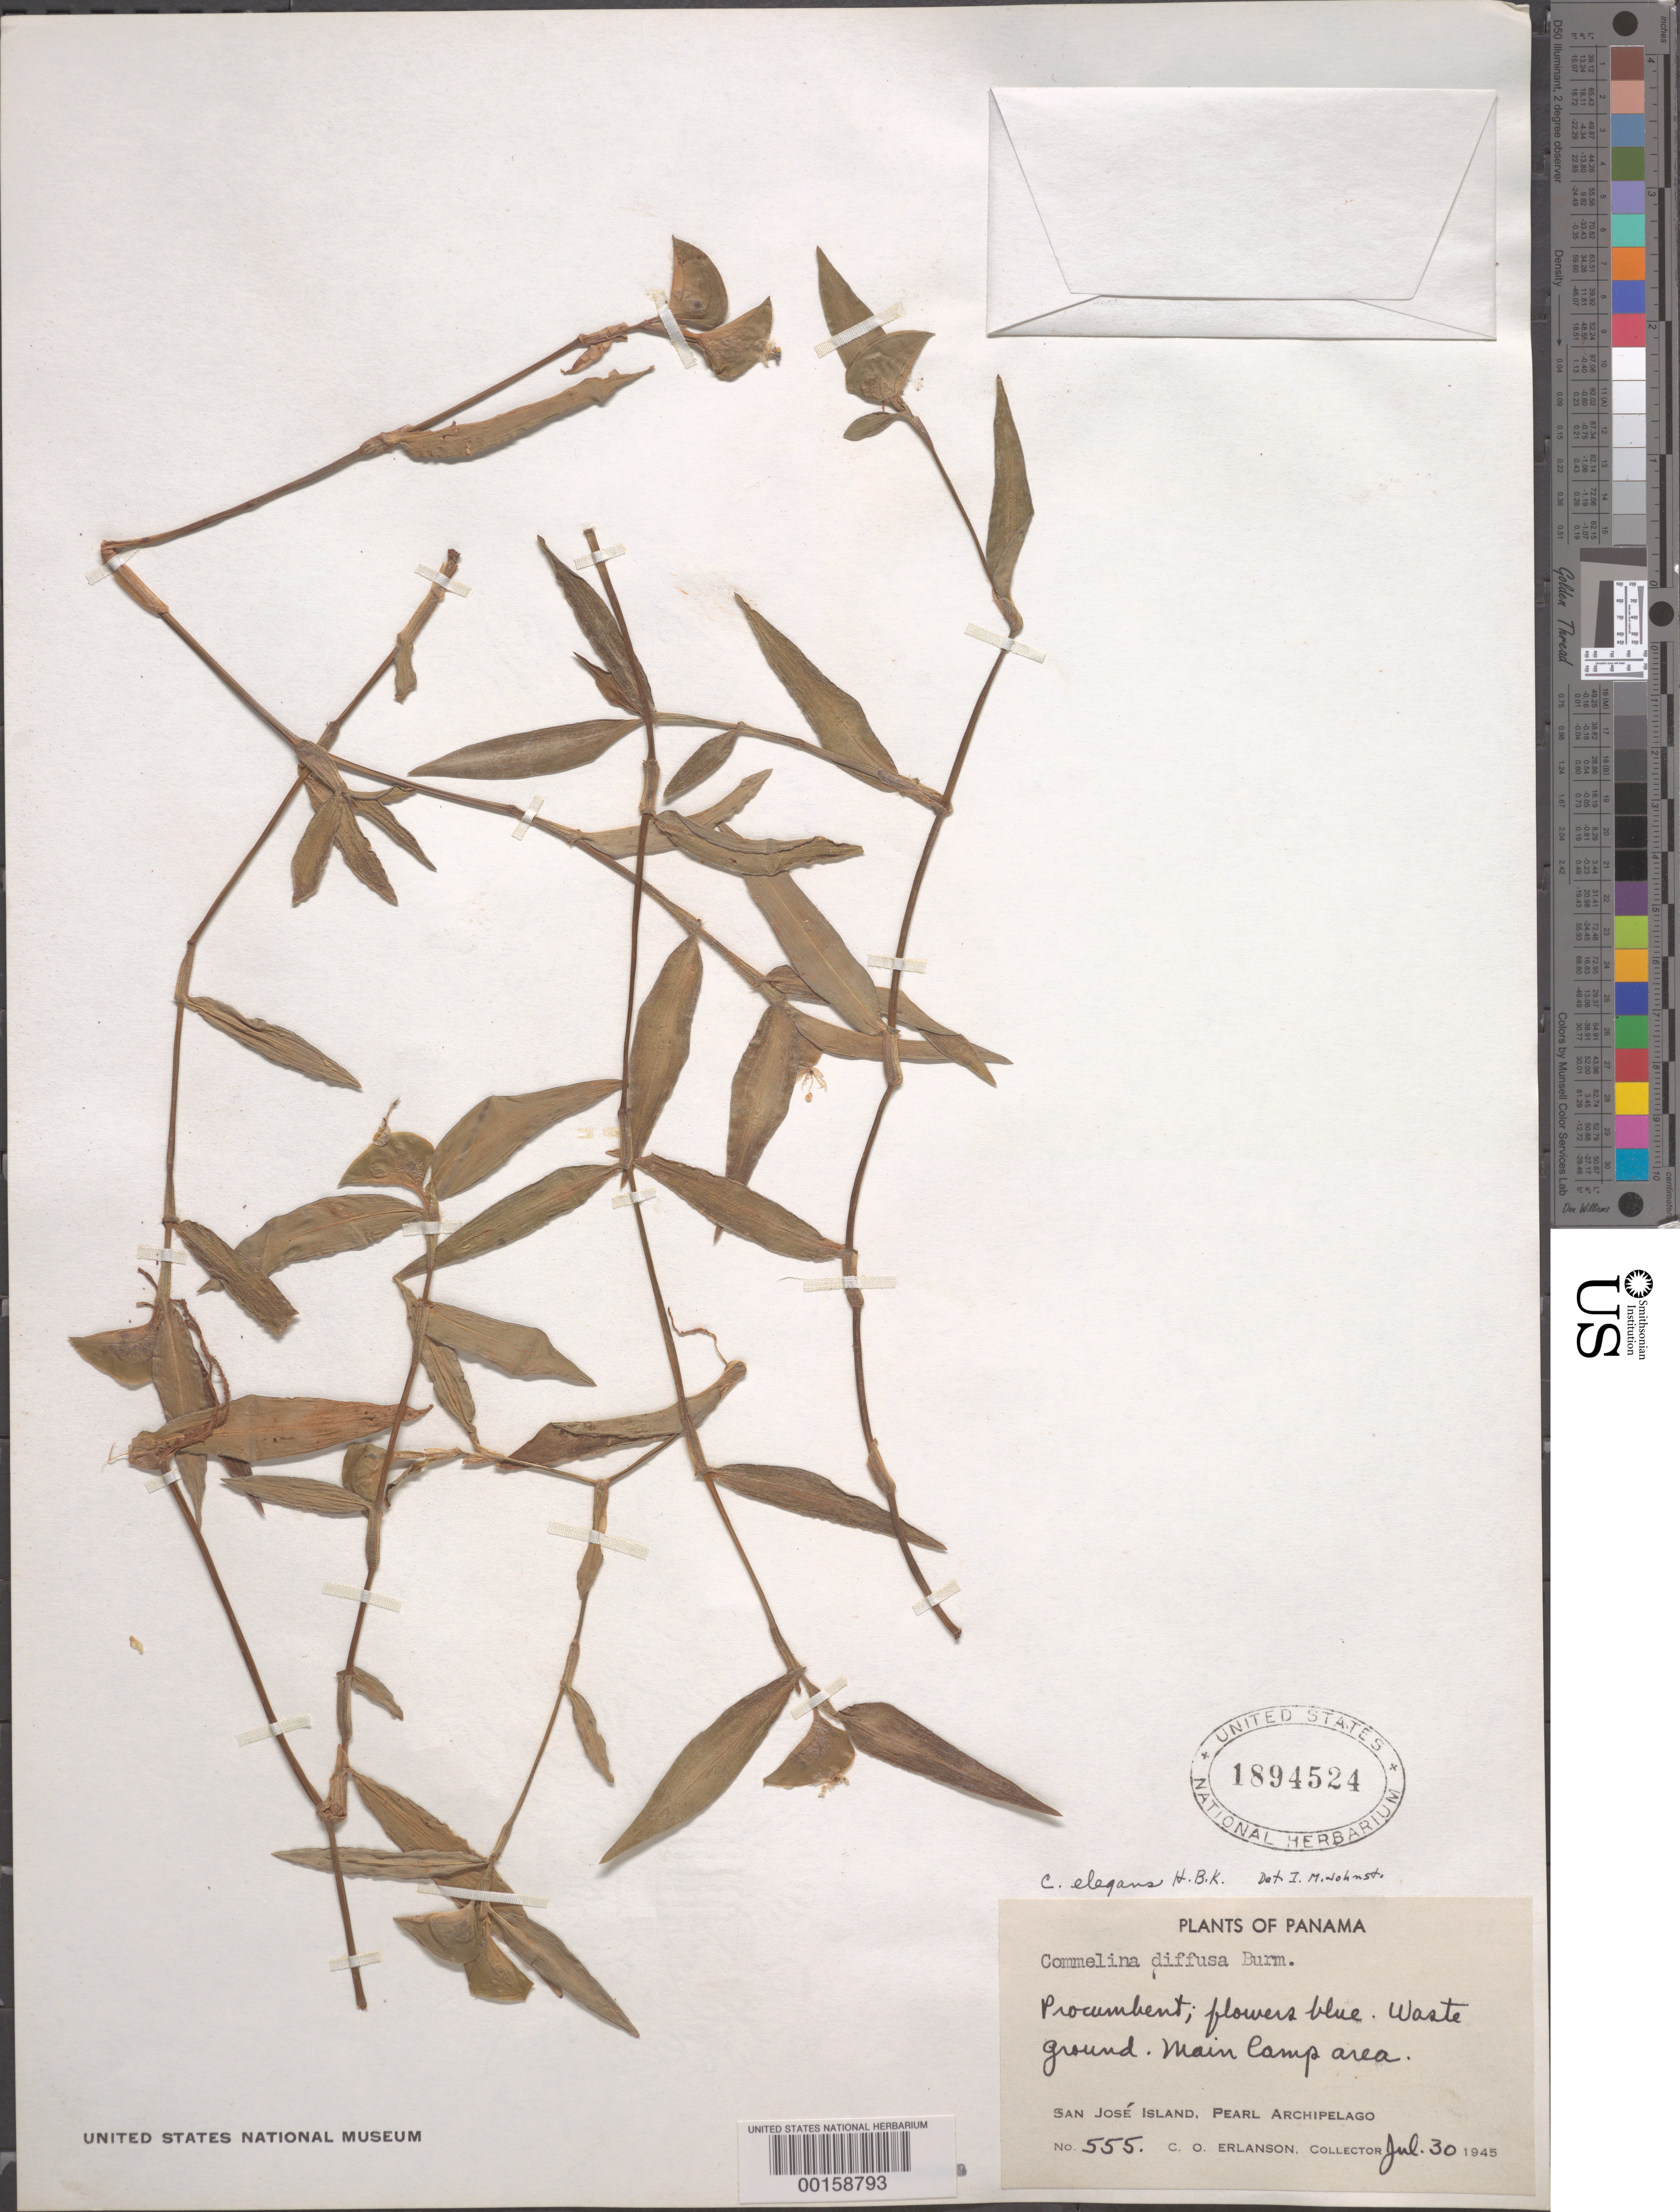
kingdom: Plantae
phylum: Tracheophyta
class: Liliopsida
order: Commelinales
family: Commelinaceae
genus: Commelina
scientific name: Commelina erecta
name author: L.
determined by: Johnston, I. M.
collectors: C. O. Erlanson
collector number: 555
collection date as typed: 30 Jul 1945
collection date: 1945-07-30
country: Panama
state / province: Panamá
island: San José Island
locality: Arch. de las Perlas. [Perlas Is.]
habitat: Waste ground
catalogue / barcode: US 1894524